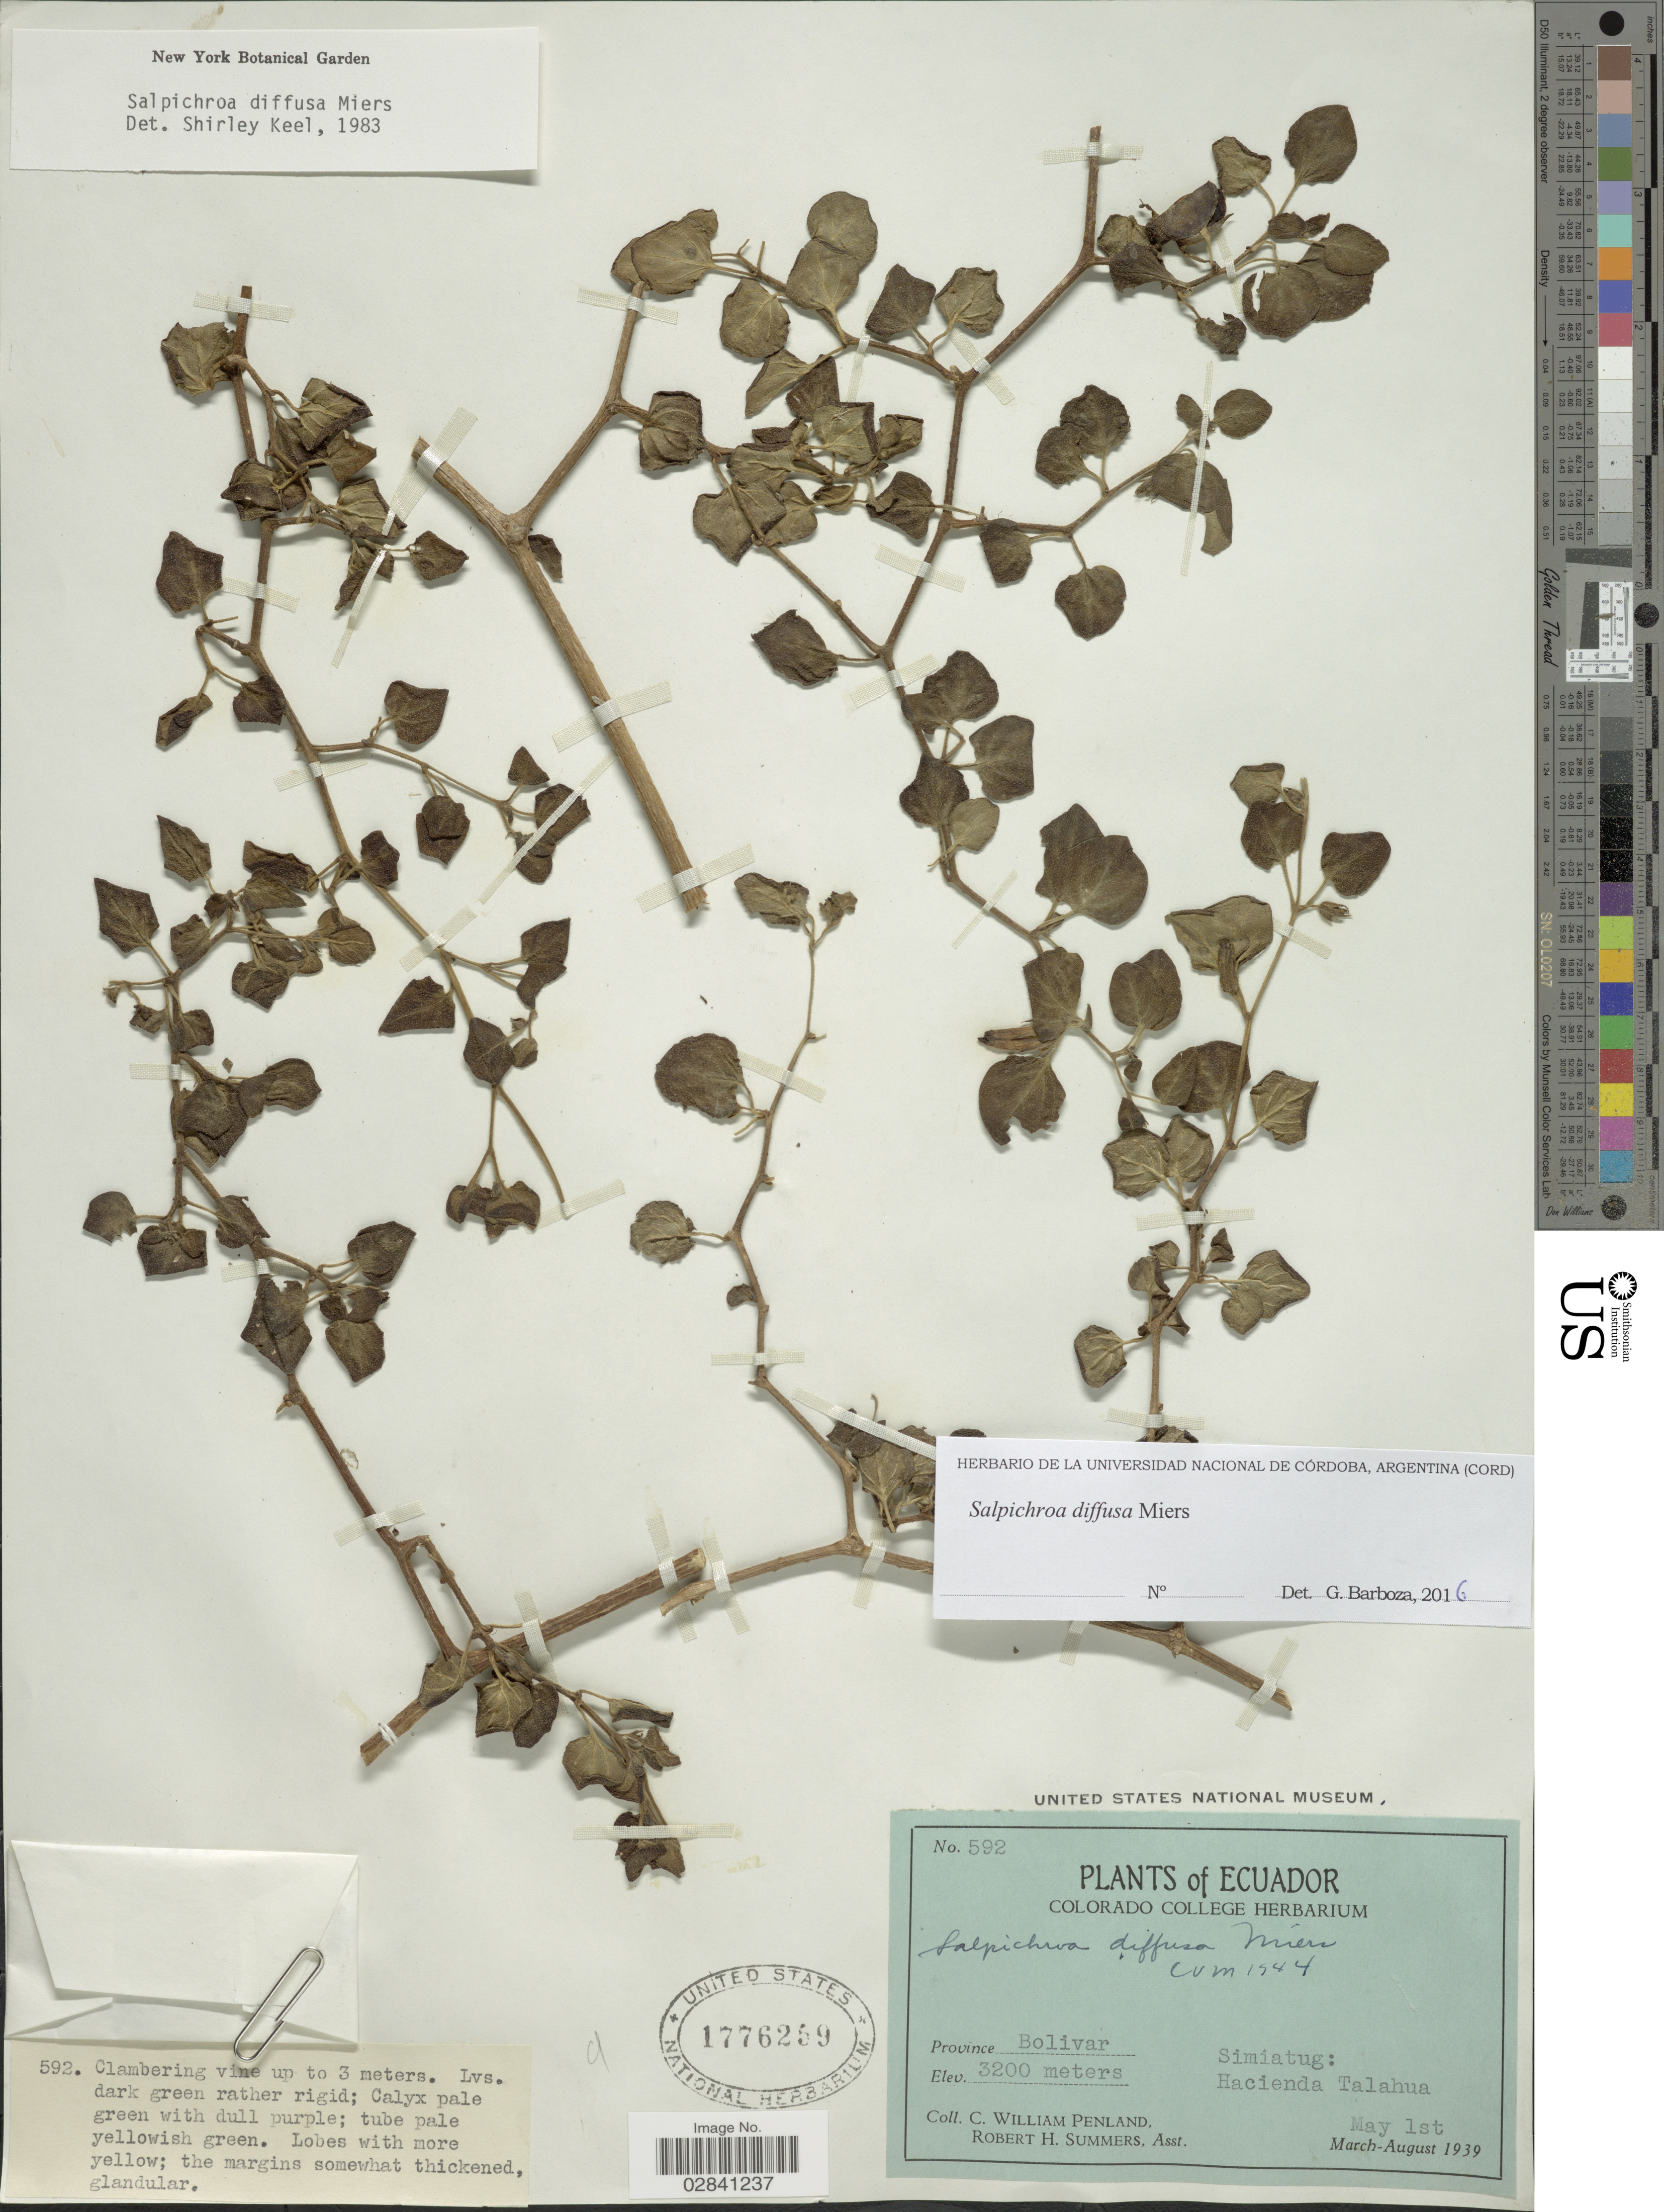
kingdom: Plantae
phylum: Tracheophyta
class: Magnoliopsida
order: Solanales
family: Solanaceae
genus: Salpichroa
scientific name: Salpichroa diffusa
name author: Miers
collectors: C. W. Penland & R. Summers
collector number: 592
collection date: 1939-05-01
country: Ecuador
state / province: Bolívar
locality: Simiatug: Hacienda Talahua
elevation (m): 3200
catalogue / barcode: US 1776259